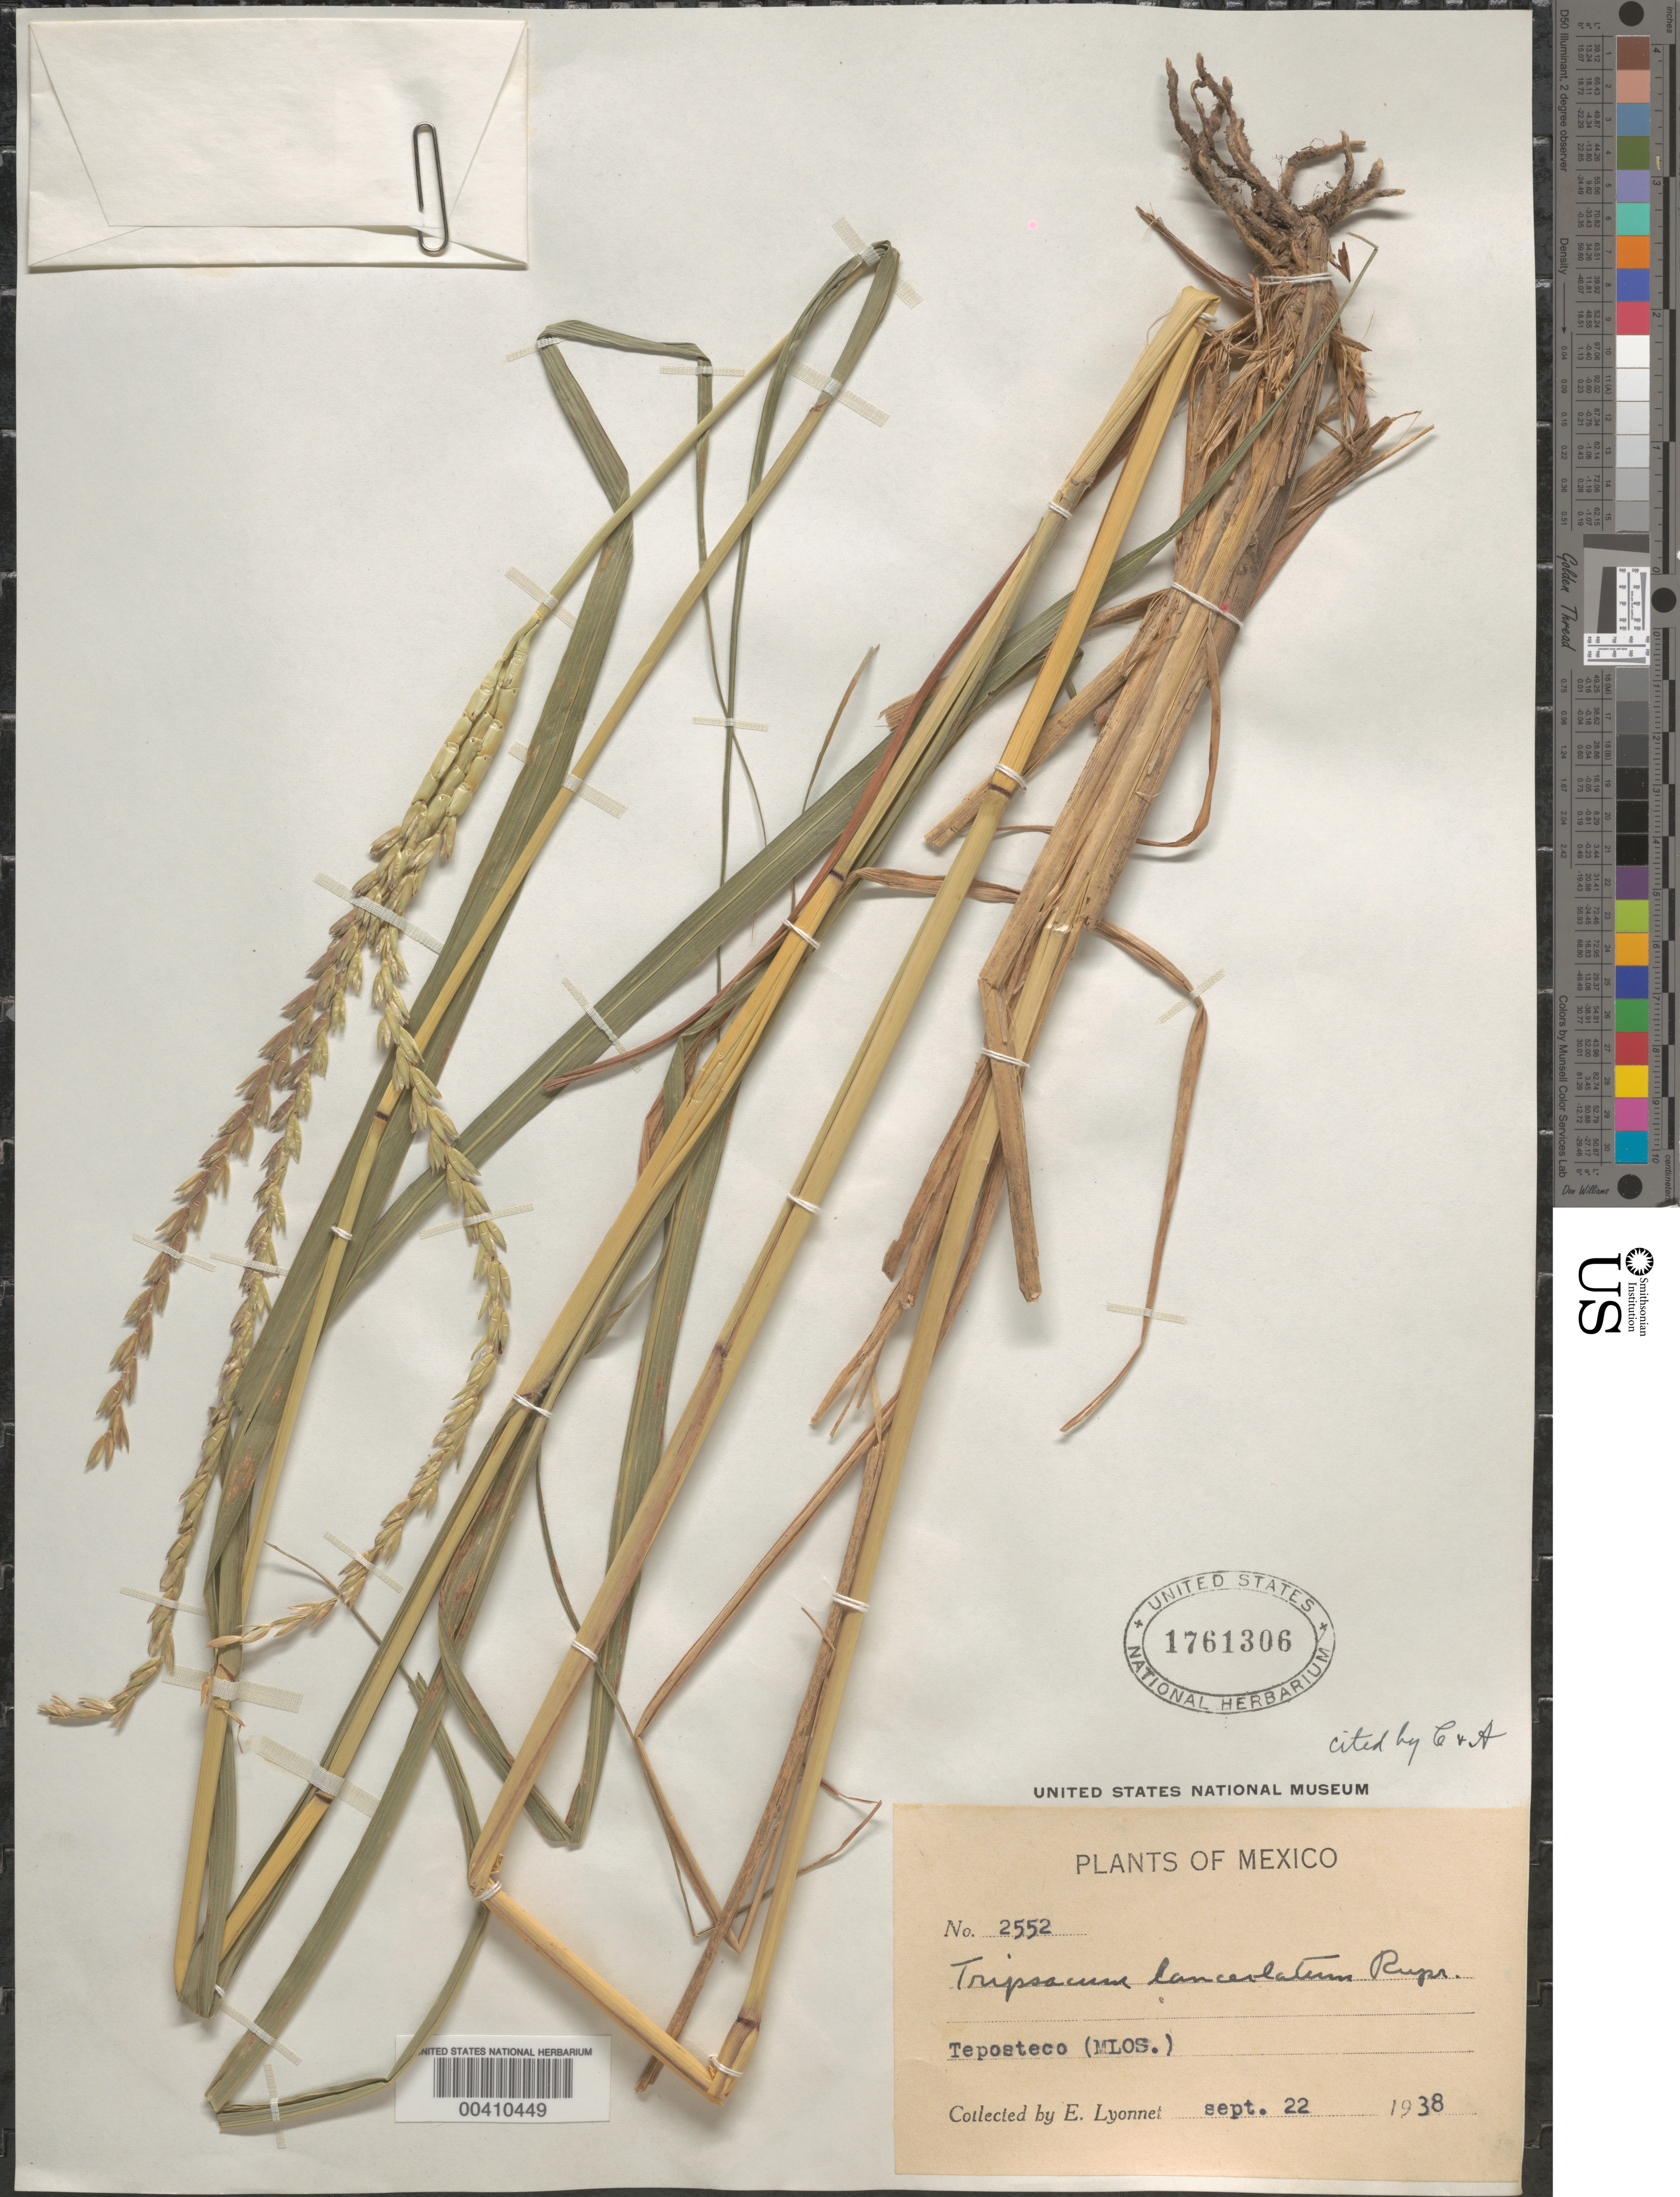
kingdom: Plantae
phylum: Tracheophyta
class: Liliopsida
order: Poales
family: Poaceae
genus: Tripsacum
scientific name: Tripsacum lanceolatum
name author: Rupr. ex E. Fourn.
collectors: Bro. E. Lyonnet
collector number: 2552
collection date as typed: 22 Sep 1938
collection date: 1938-09-22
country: Mexico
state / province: Morelos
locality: Teposteco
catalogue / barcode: US 1761306